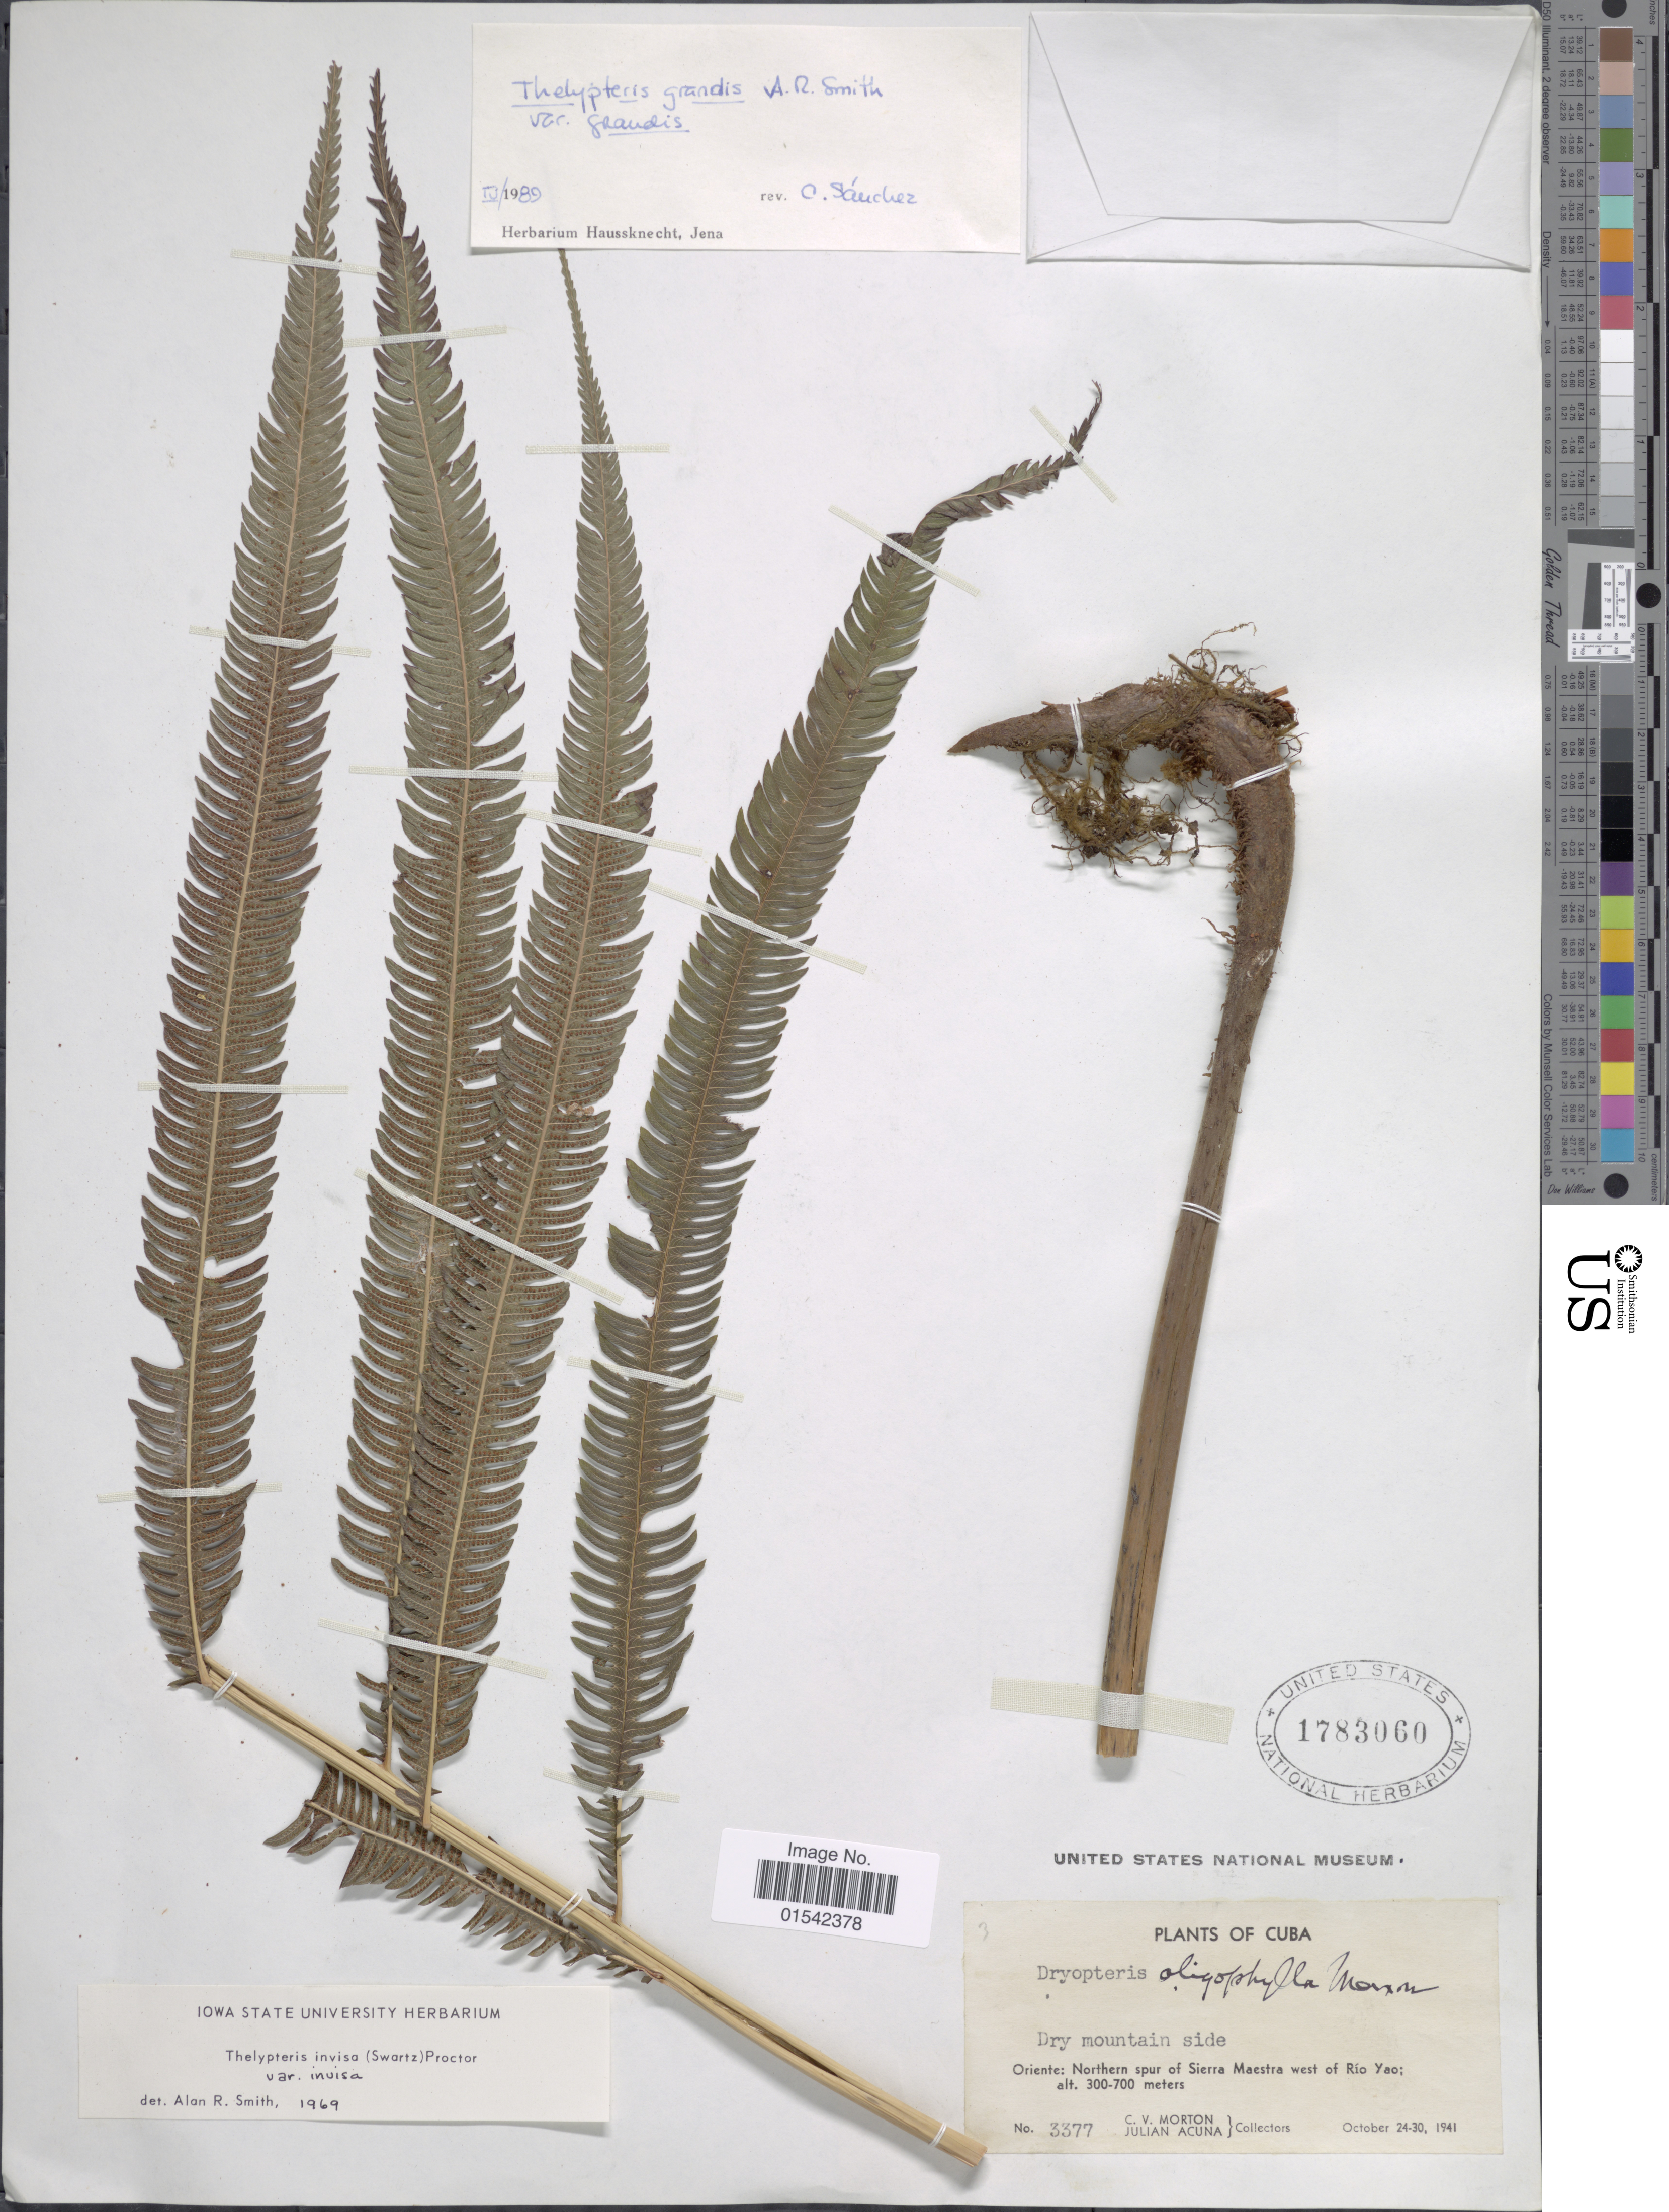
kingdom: Plantae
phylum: Tracheophyta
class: Polypodiopsida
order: Polypodiales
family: Thelypteridaceae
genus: Cyclosorus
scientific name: Cyclosorus grandis (A.R. Sm.) comb. nov., ined 2015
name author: (A.R. Sm.)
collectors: C. V. Morton & J. B. Acuña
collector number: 3377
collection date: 1941-10-24/1941-10-30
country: Cuba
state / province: Oriente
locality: Northern spur of Sierra Maestra west of Río Yao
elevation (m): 300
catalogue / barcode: US 1783060